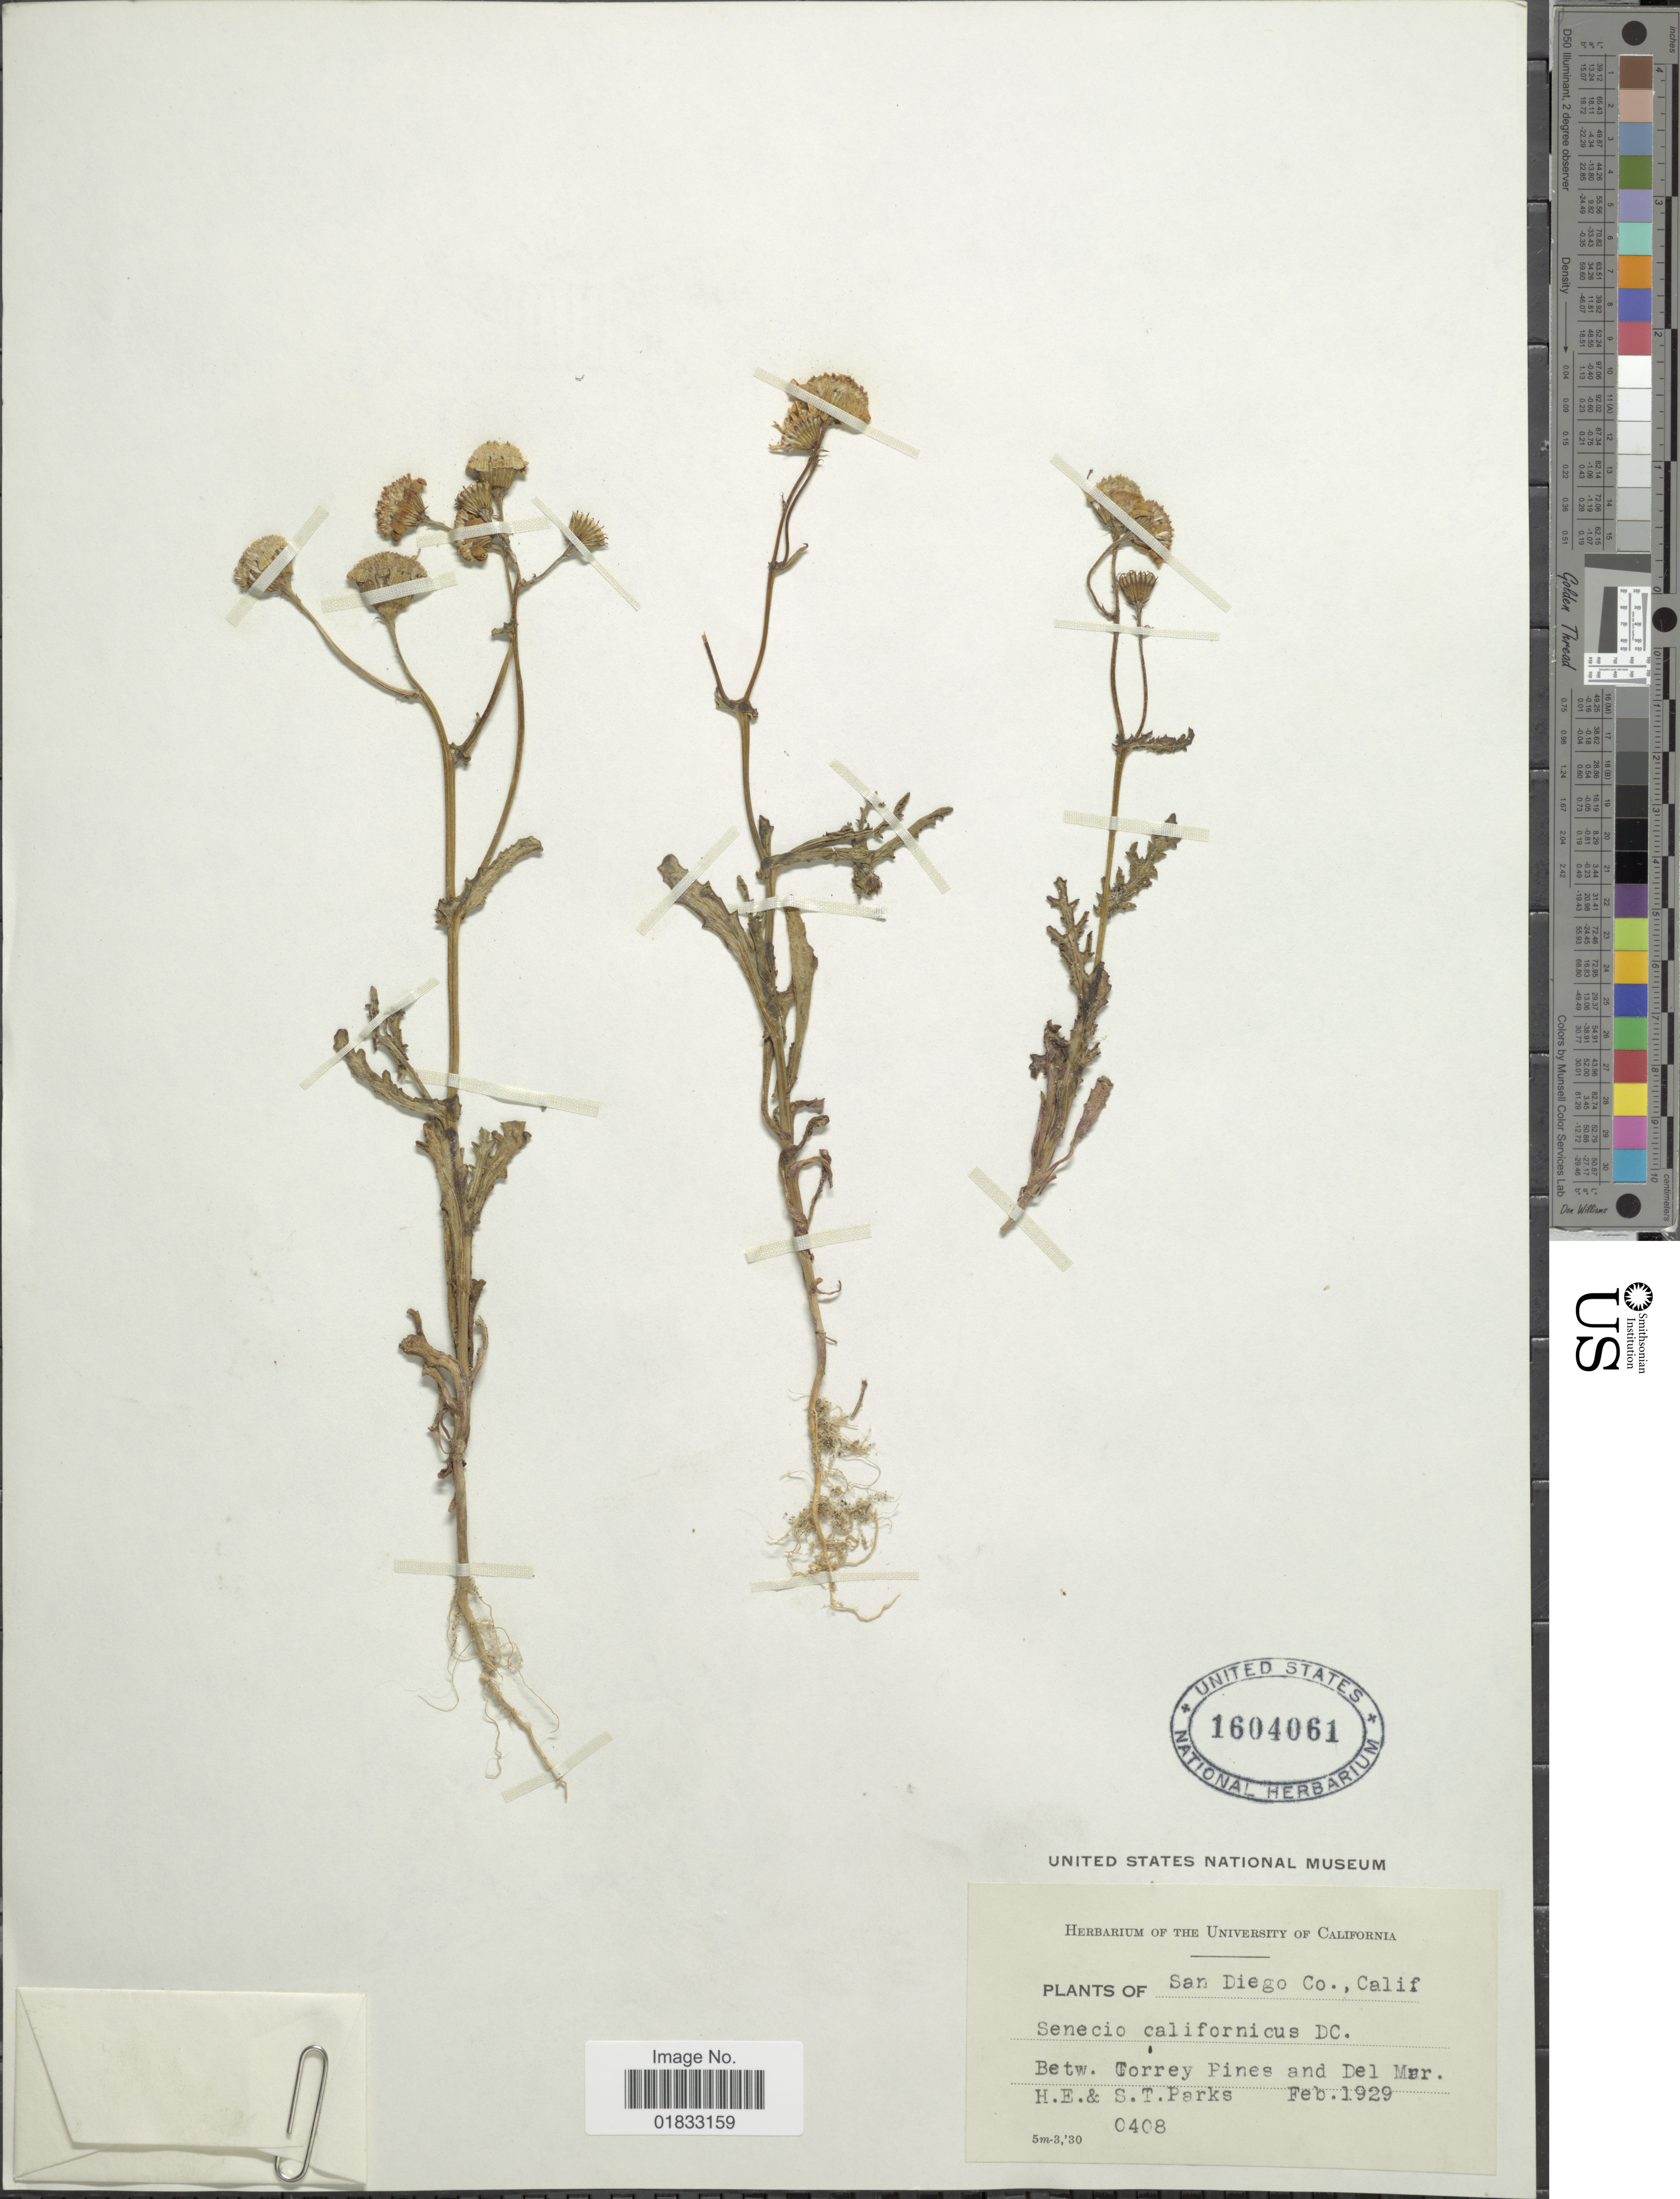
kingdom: Plantae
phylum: Tracheophyta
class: Magnoliopsida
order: Asterales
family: Asteraceae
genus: Senecio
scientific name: Senecio californicus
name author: DC.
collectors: H. E. Parks & S. Parks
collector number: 0408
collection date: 1929-02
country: United States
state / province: California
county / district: San Diego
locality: San Diego Co., Betw. Torrey Pines and Del Mar.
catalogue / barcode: US 1604061